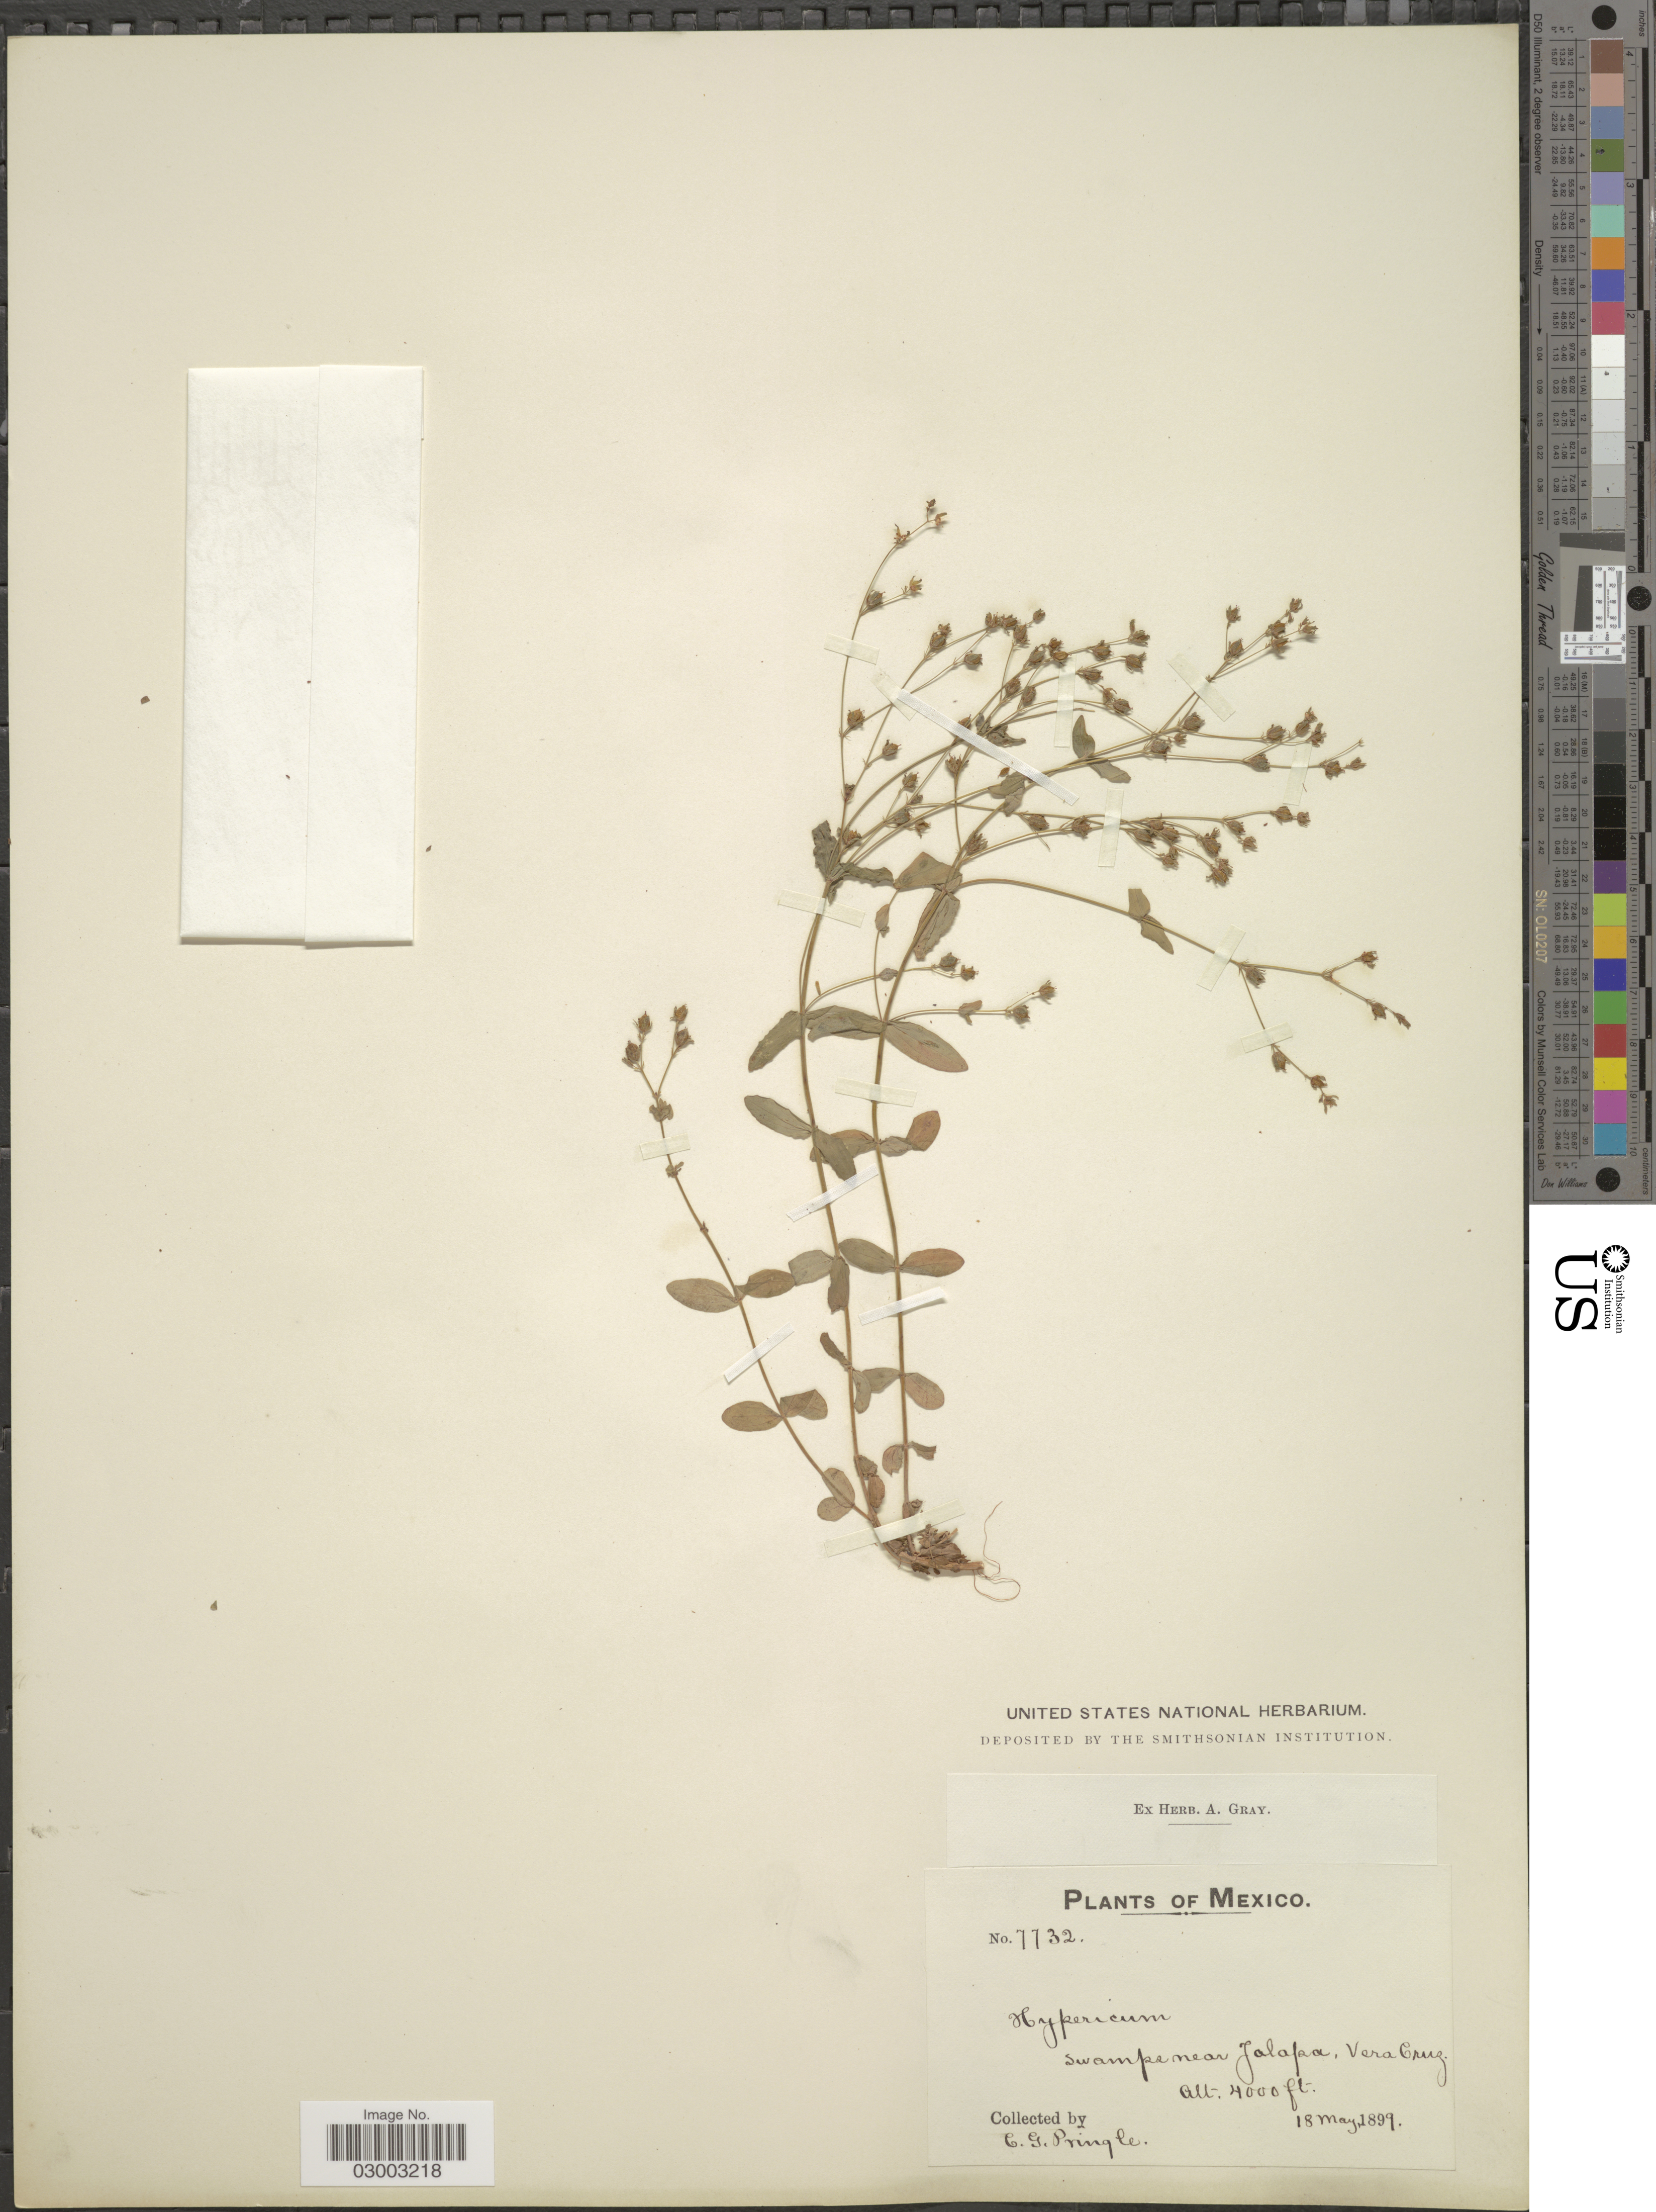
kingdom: Plantae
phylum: Tracheophyta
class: Magnoliopsida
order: Malpighiales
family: Hypericaceae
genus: Hypericum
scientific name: Hypericum mutilum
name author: L.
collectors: C. G. Pringle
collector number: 7732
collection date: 1899-05-18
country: Mexico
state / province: Veracruz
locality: Swamps near Jalapa, Vera Cruz.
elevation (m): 1219